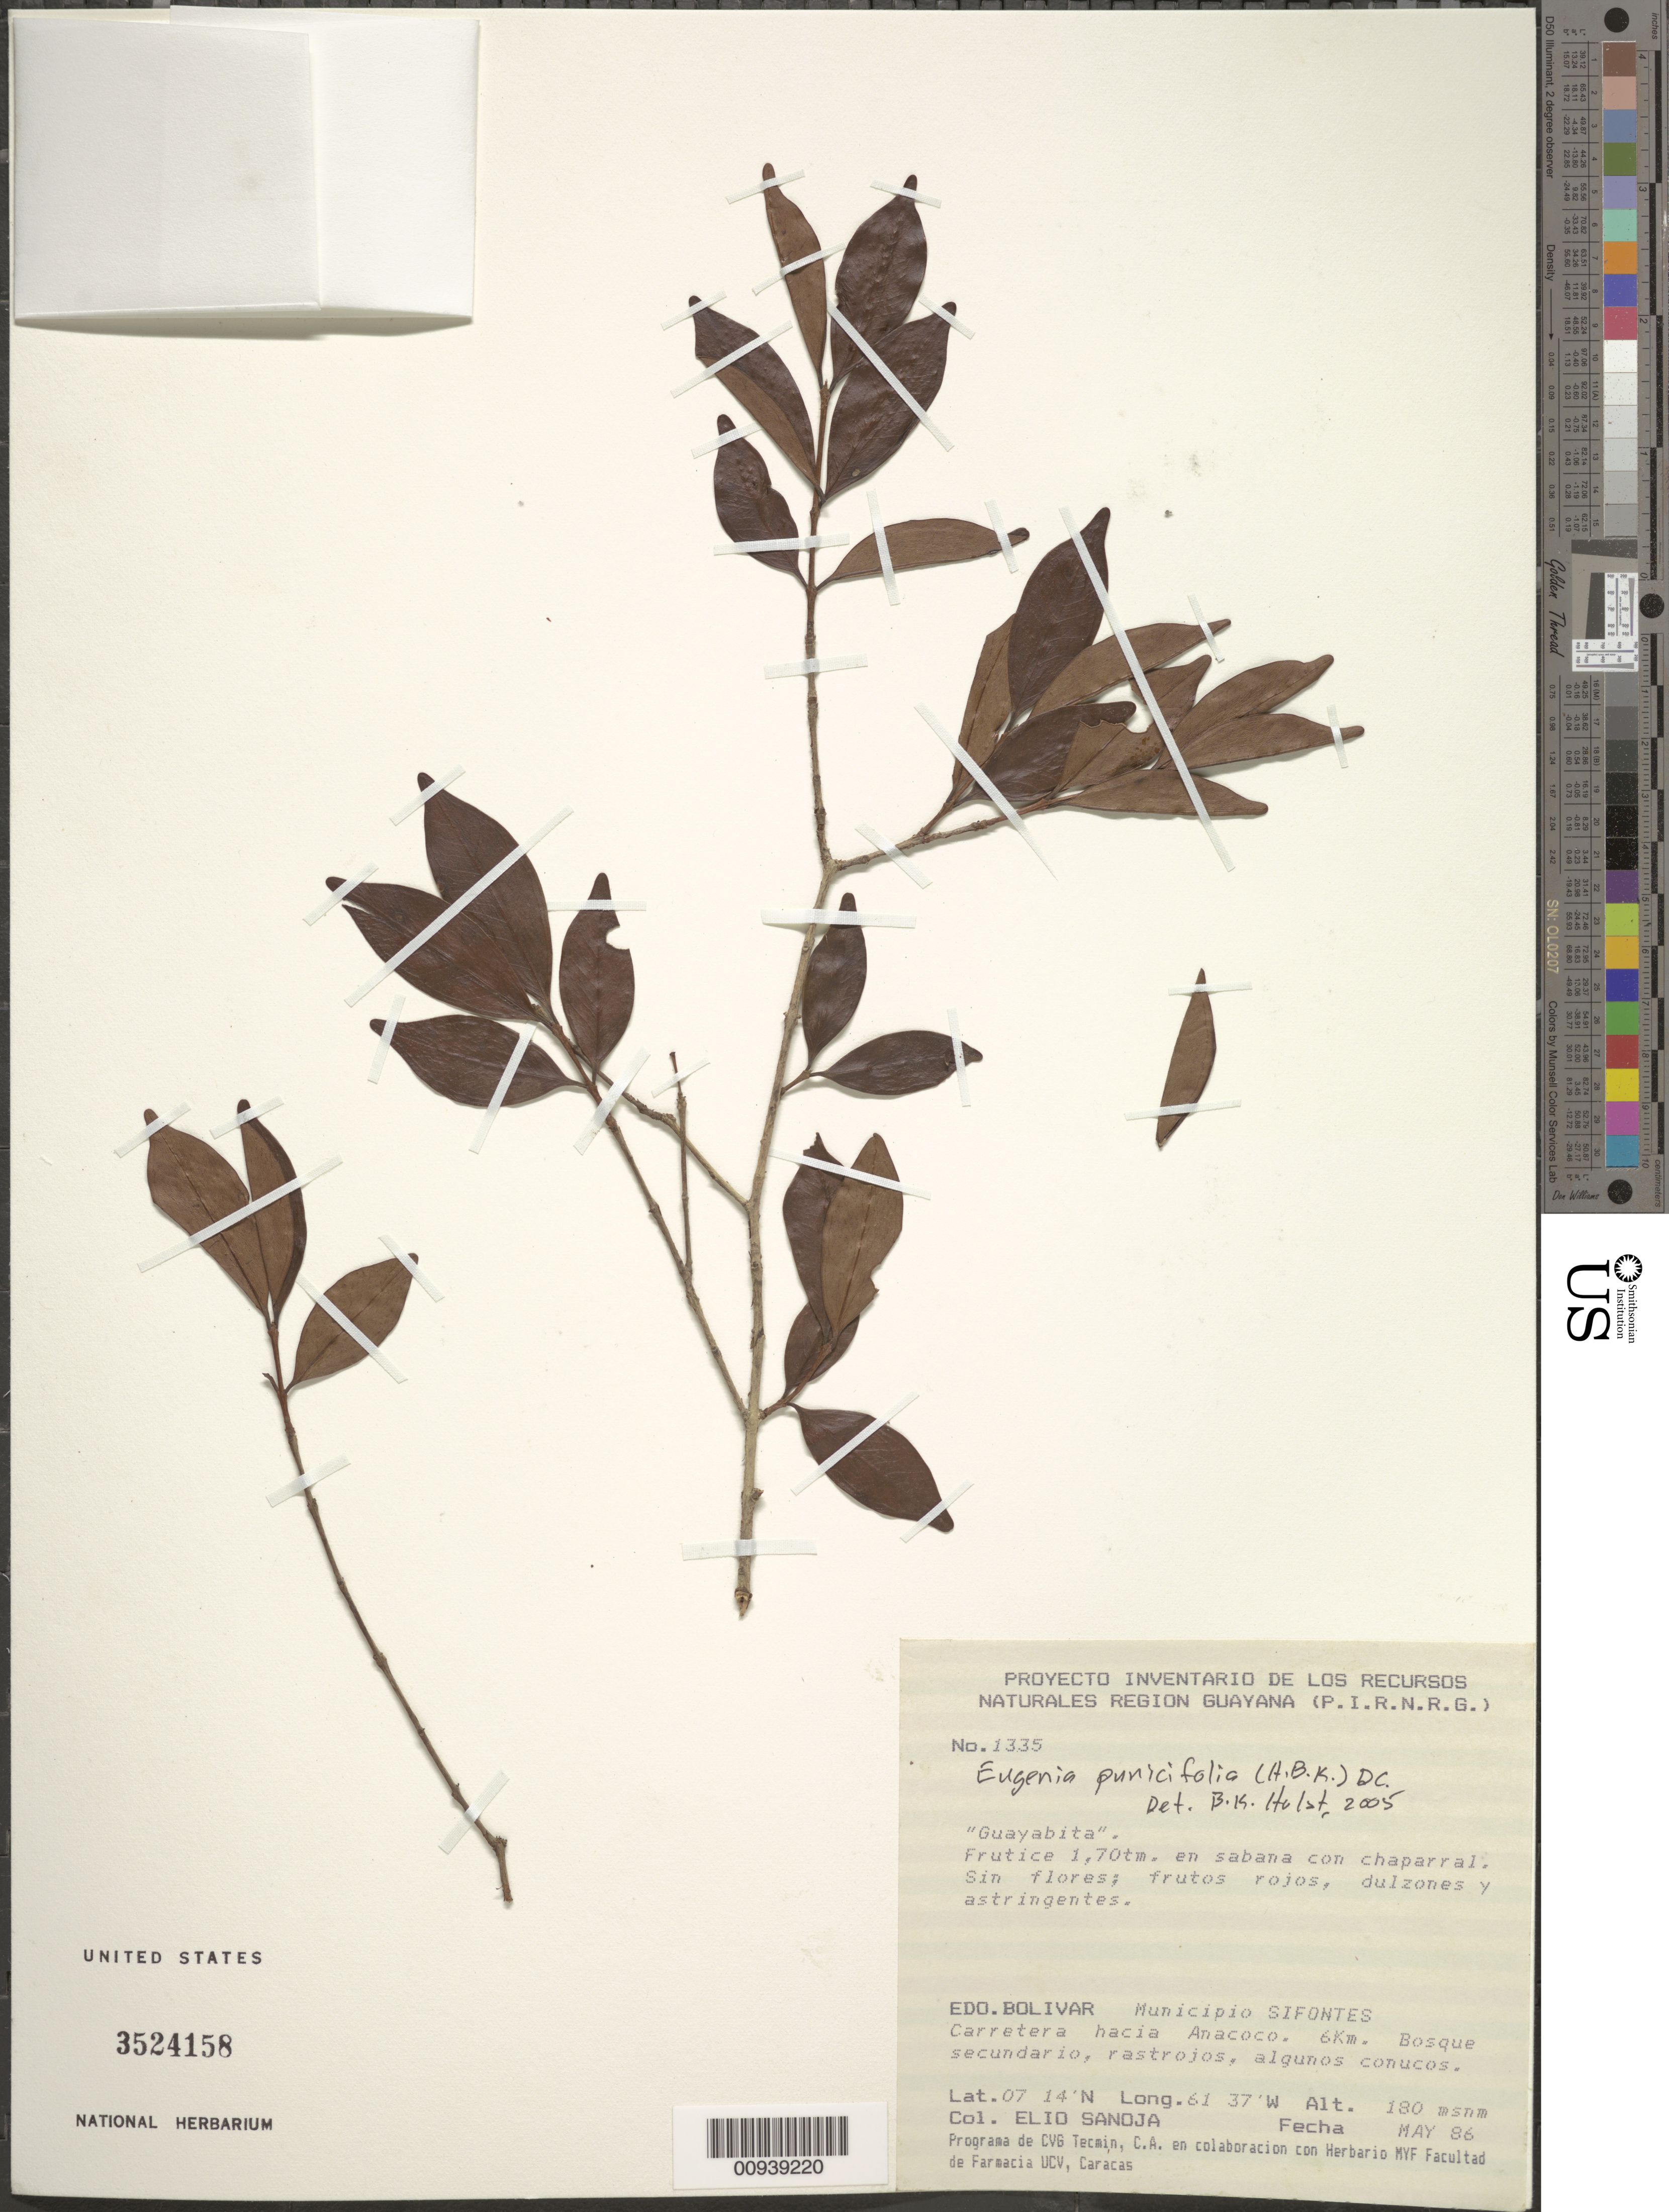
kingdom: Plantae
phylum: Tracheophyta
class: Magnoliopsida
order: Myrtales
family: Myrtaceae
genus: Eugenia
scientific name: Eugenia punicifolia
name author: (Kunth) DC.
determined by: Holst, Bruce K.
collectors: E. Sanoja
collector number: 1335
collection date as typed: May-86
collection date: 1986-05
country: Venezuela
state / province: Bolívar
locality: Mun. Sifontes. Carretera hacia Anacoco, 6km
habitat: Bosque secundario, rastrojos, algunos conucos; en sabana con chaparral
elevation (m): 180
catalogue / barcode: US 3524158